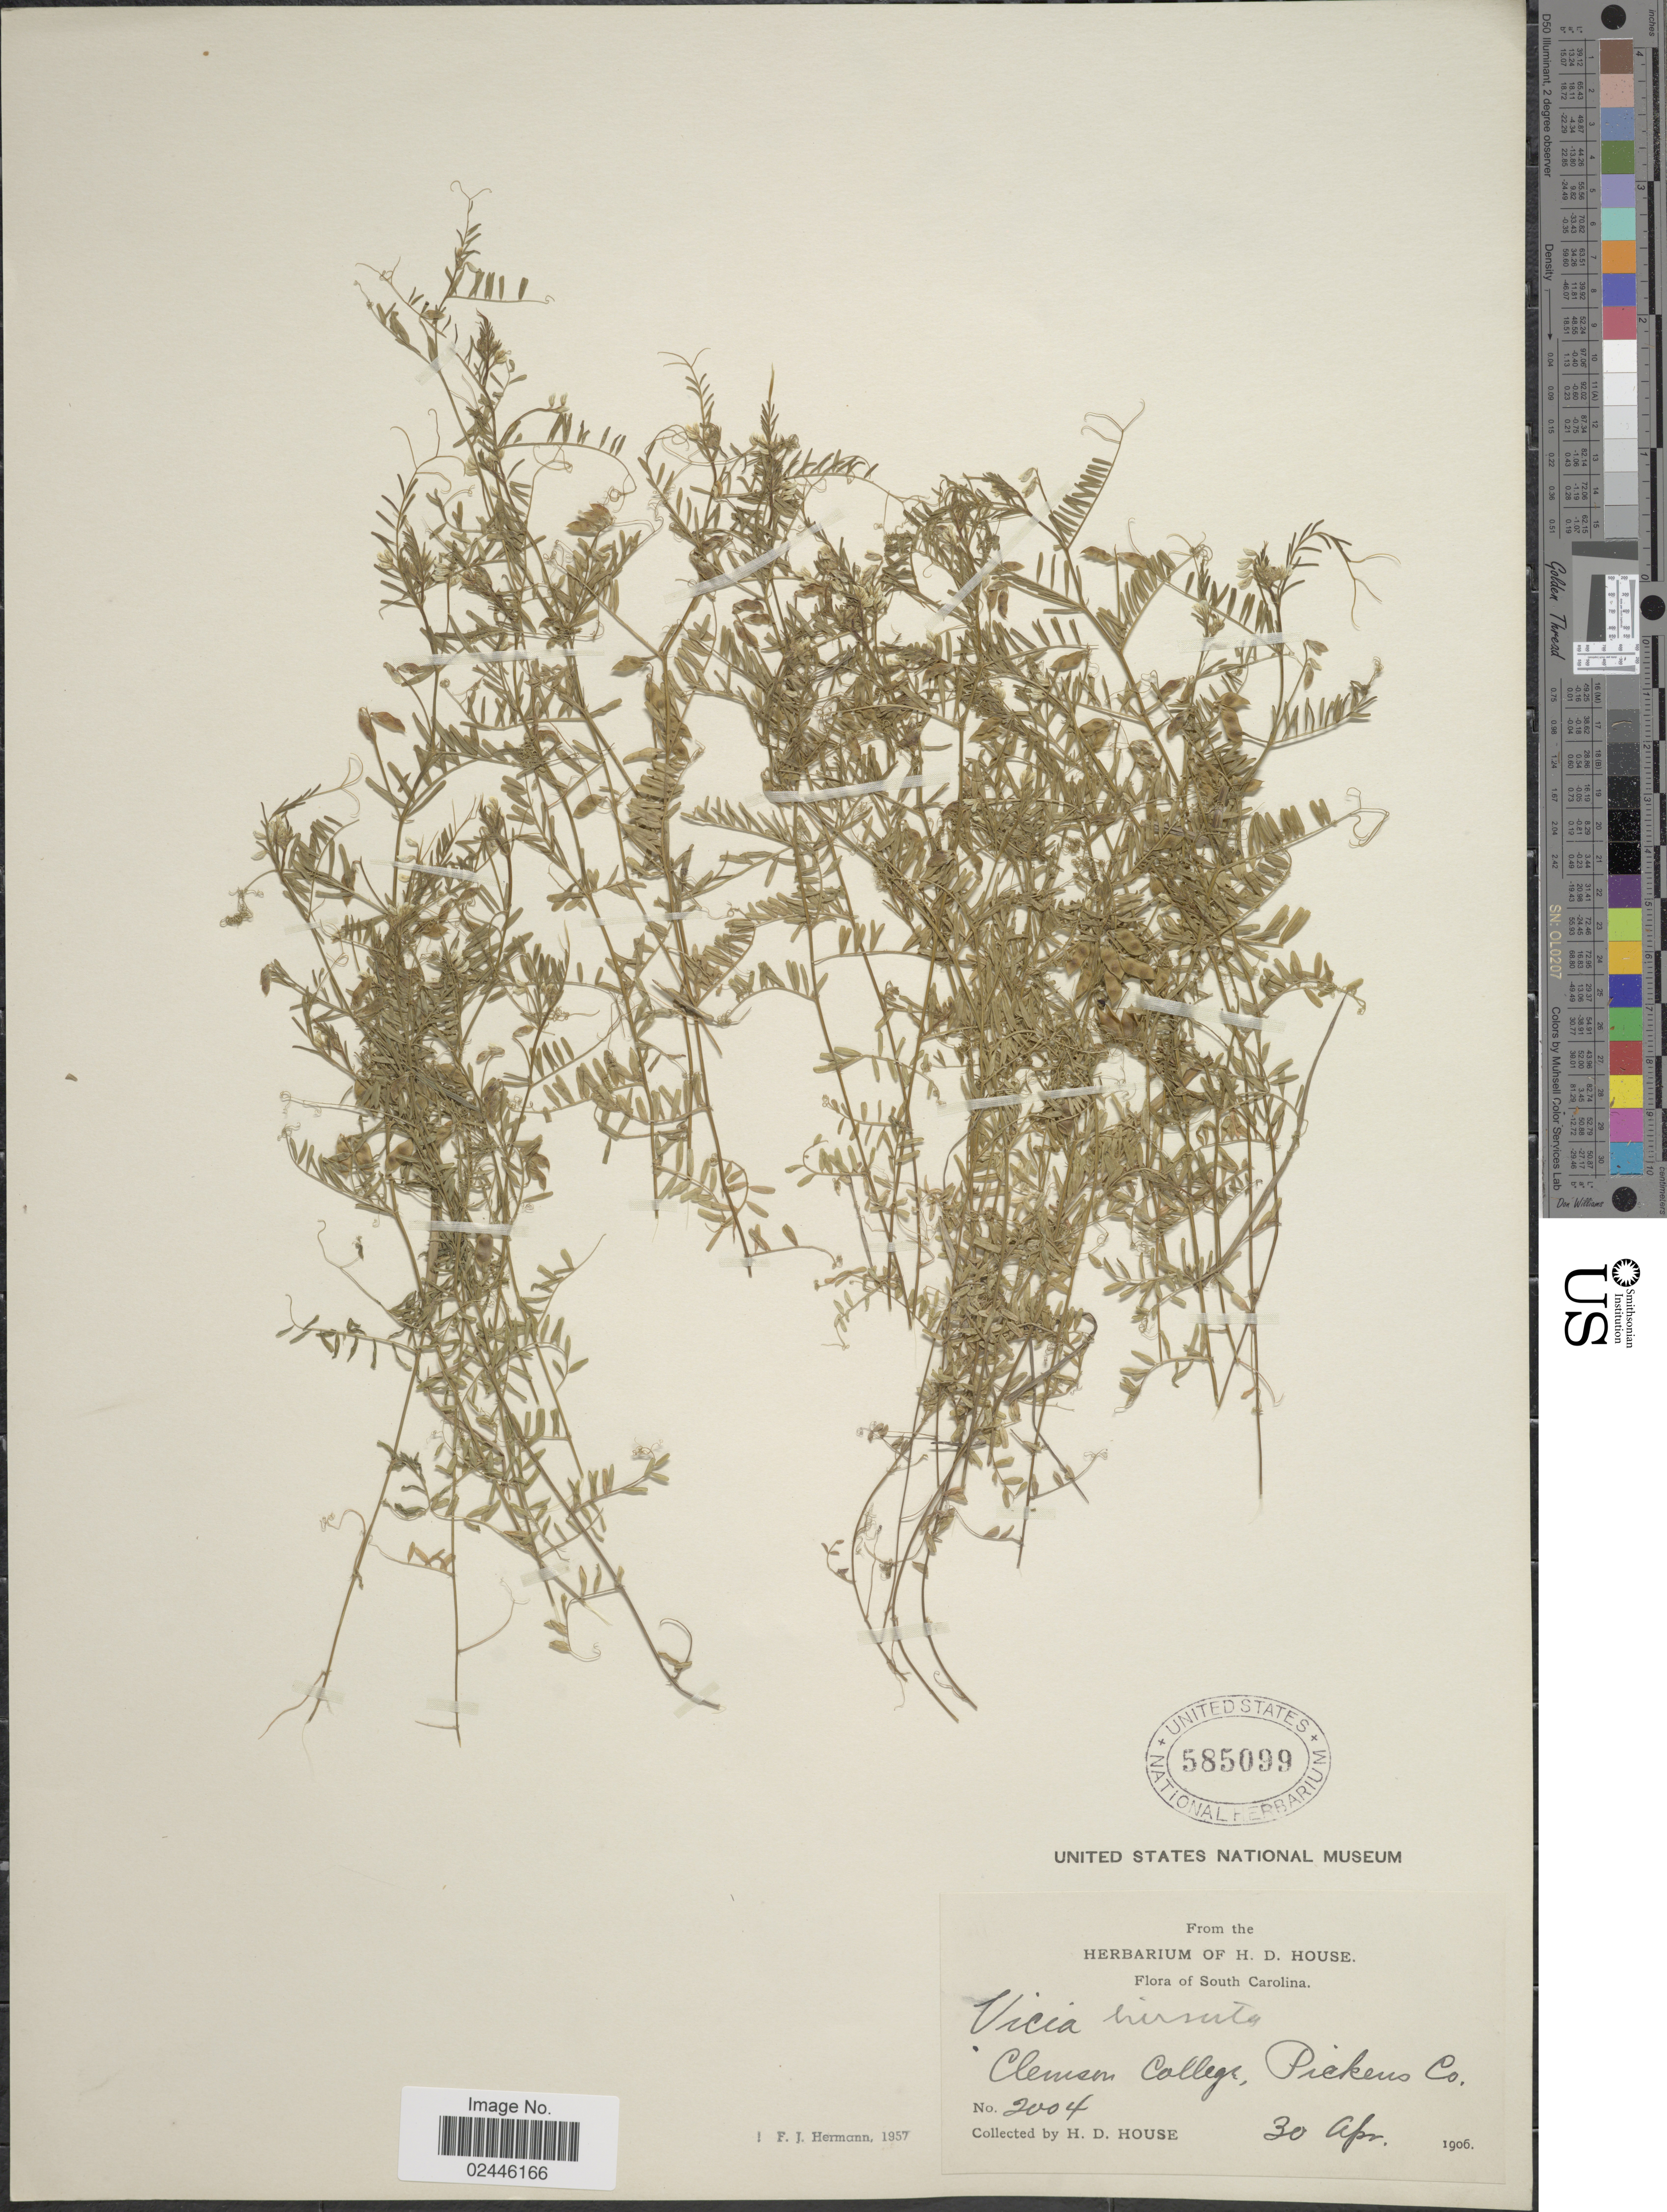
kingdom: Plantae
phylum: Tracheophyta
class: Magnoliopsida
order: Fabales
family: Fabaceae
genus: Vicia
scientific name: Vicia hirsuta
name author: (L.) A. Gray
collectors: H. D. House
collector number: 2004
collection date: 1906-04-30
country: United States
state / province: South Carolina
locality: Clemson College, Pickens Co.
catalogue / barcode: US 585099